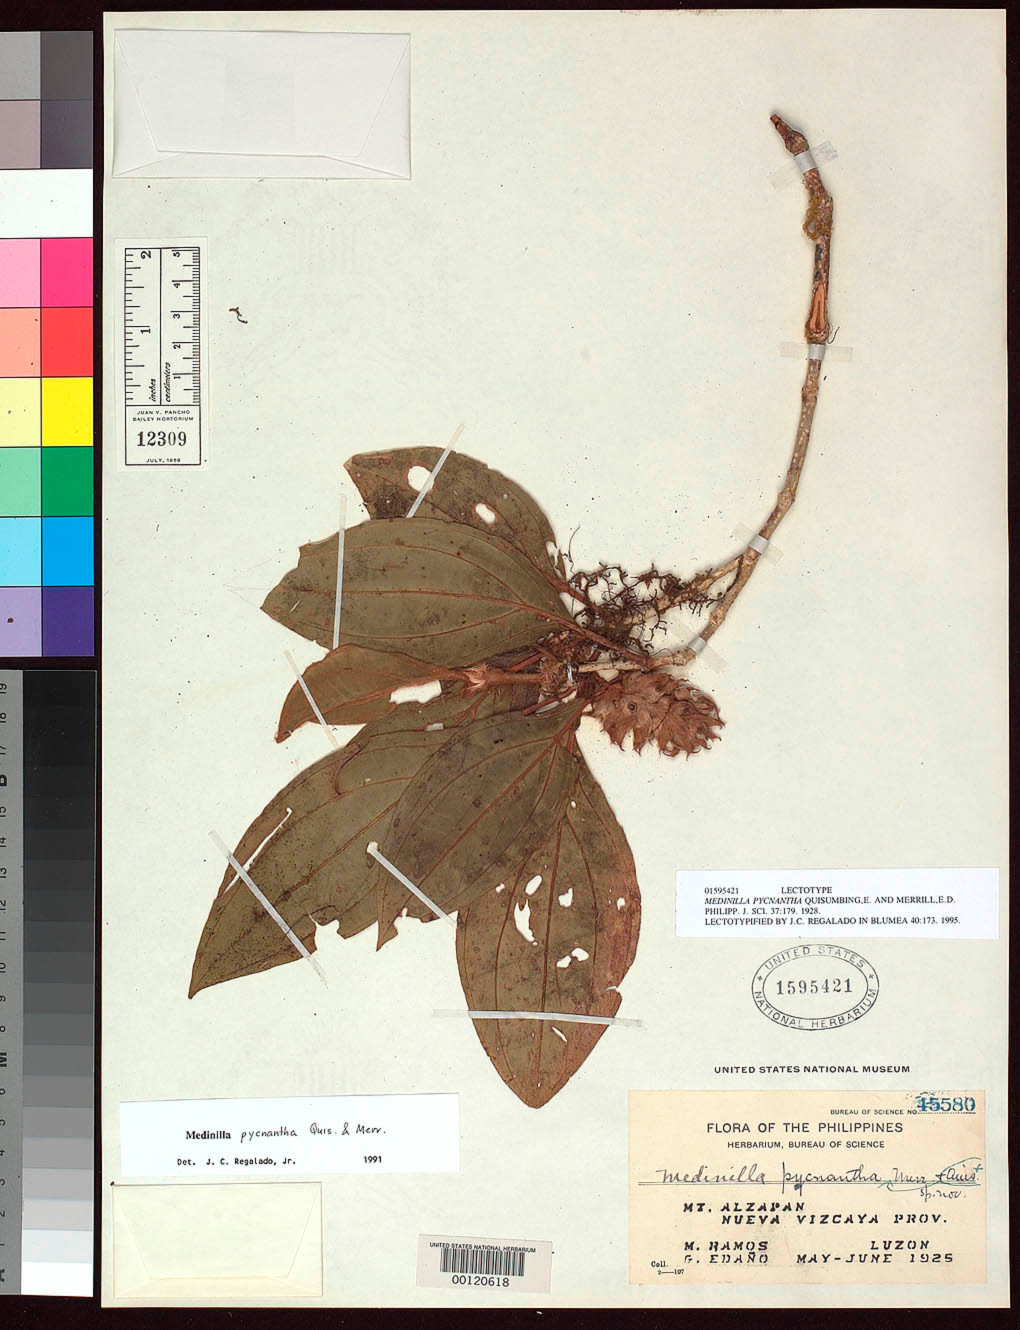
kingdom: Plantae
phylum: Tracheophyta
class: Magnoliopsida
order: Myrtales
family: Melastomataceae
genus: Medinilla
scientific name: Medinilla pycnantha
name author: Quisumb. & Merr.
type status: Lectotype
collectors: M. Ramos & G. E. Edaño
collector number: Bur. Sci. 45580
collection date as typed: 24 May 1925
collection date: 1925-05-24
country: Philippines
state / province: Cagayan Valley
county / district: Nueva Vizcaya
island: Luzon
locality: Mt. Alzapan.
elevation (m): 1600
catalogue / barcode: US 1595421